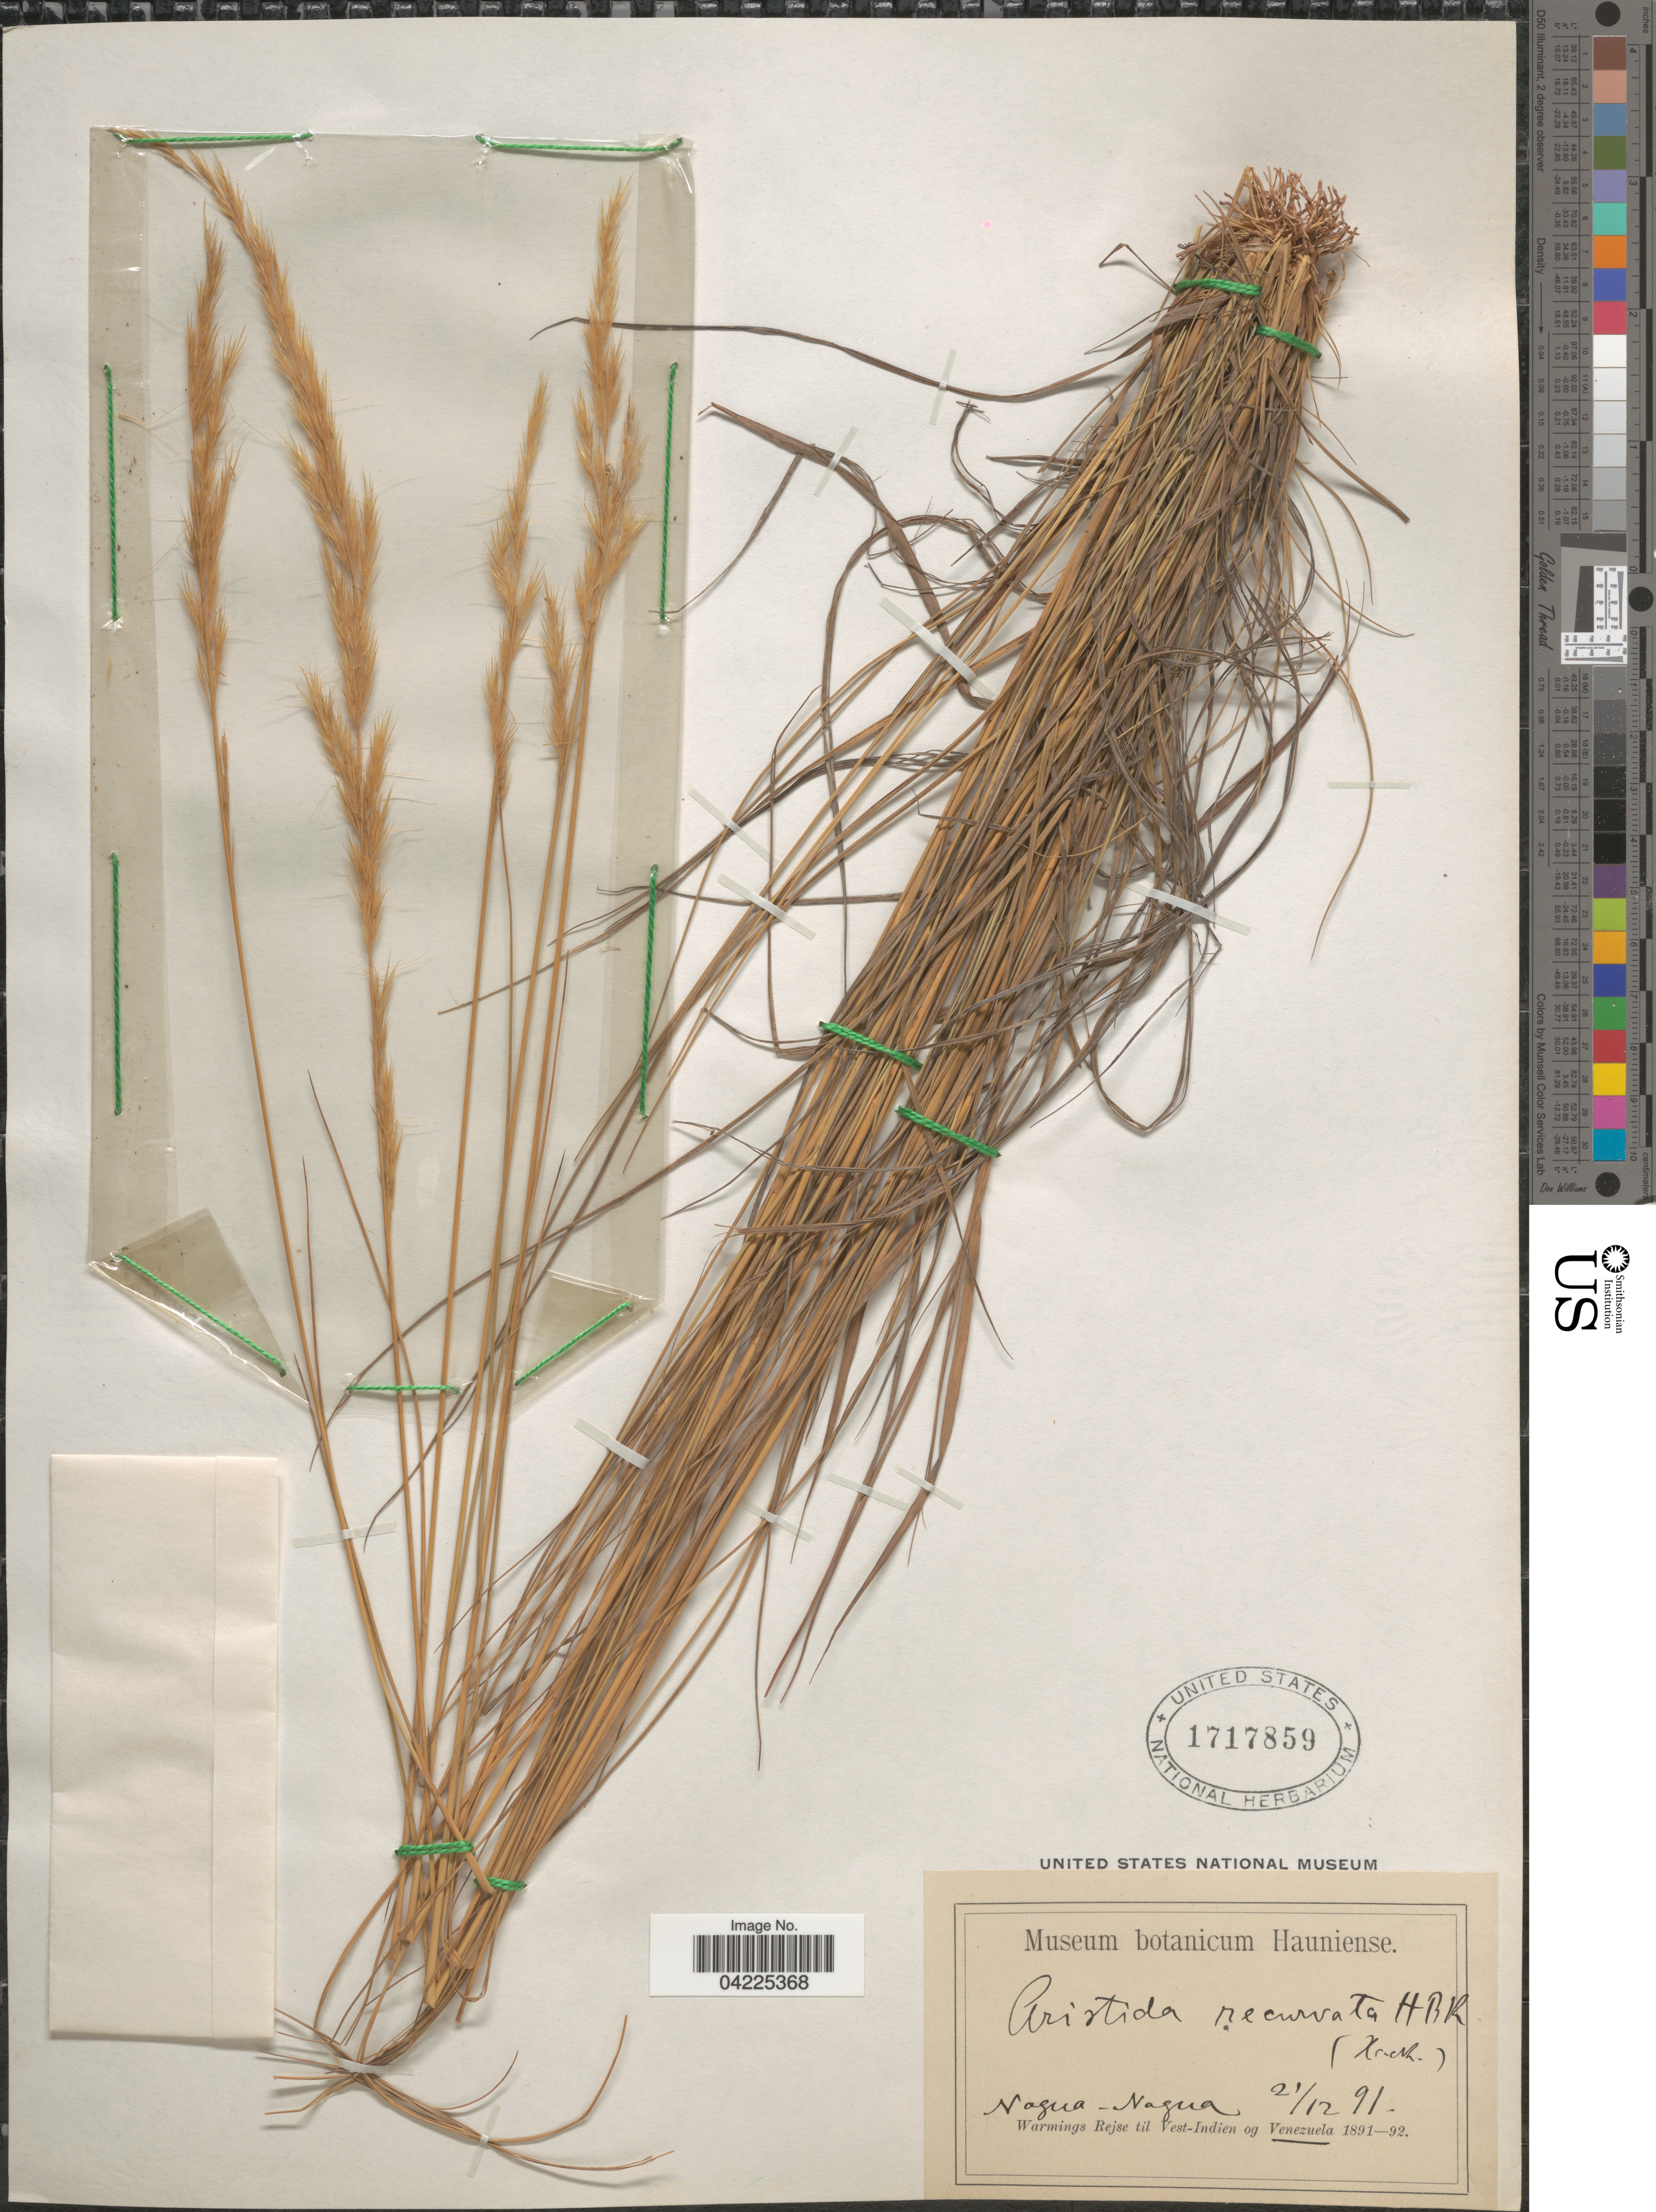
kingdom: Plantae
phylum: Tracheophyta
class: Liliopsida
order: Poales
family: Poaceae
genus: Aristida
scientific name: Aristida recurvata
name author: Kunth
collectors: -. Warmings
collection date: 1891-12-21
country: Venezuela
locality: Nogau-Nogua. Rejse til Vest-Indien og Venezuela.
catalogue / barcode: US 1717859